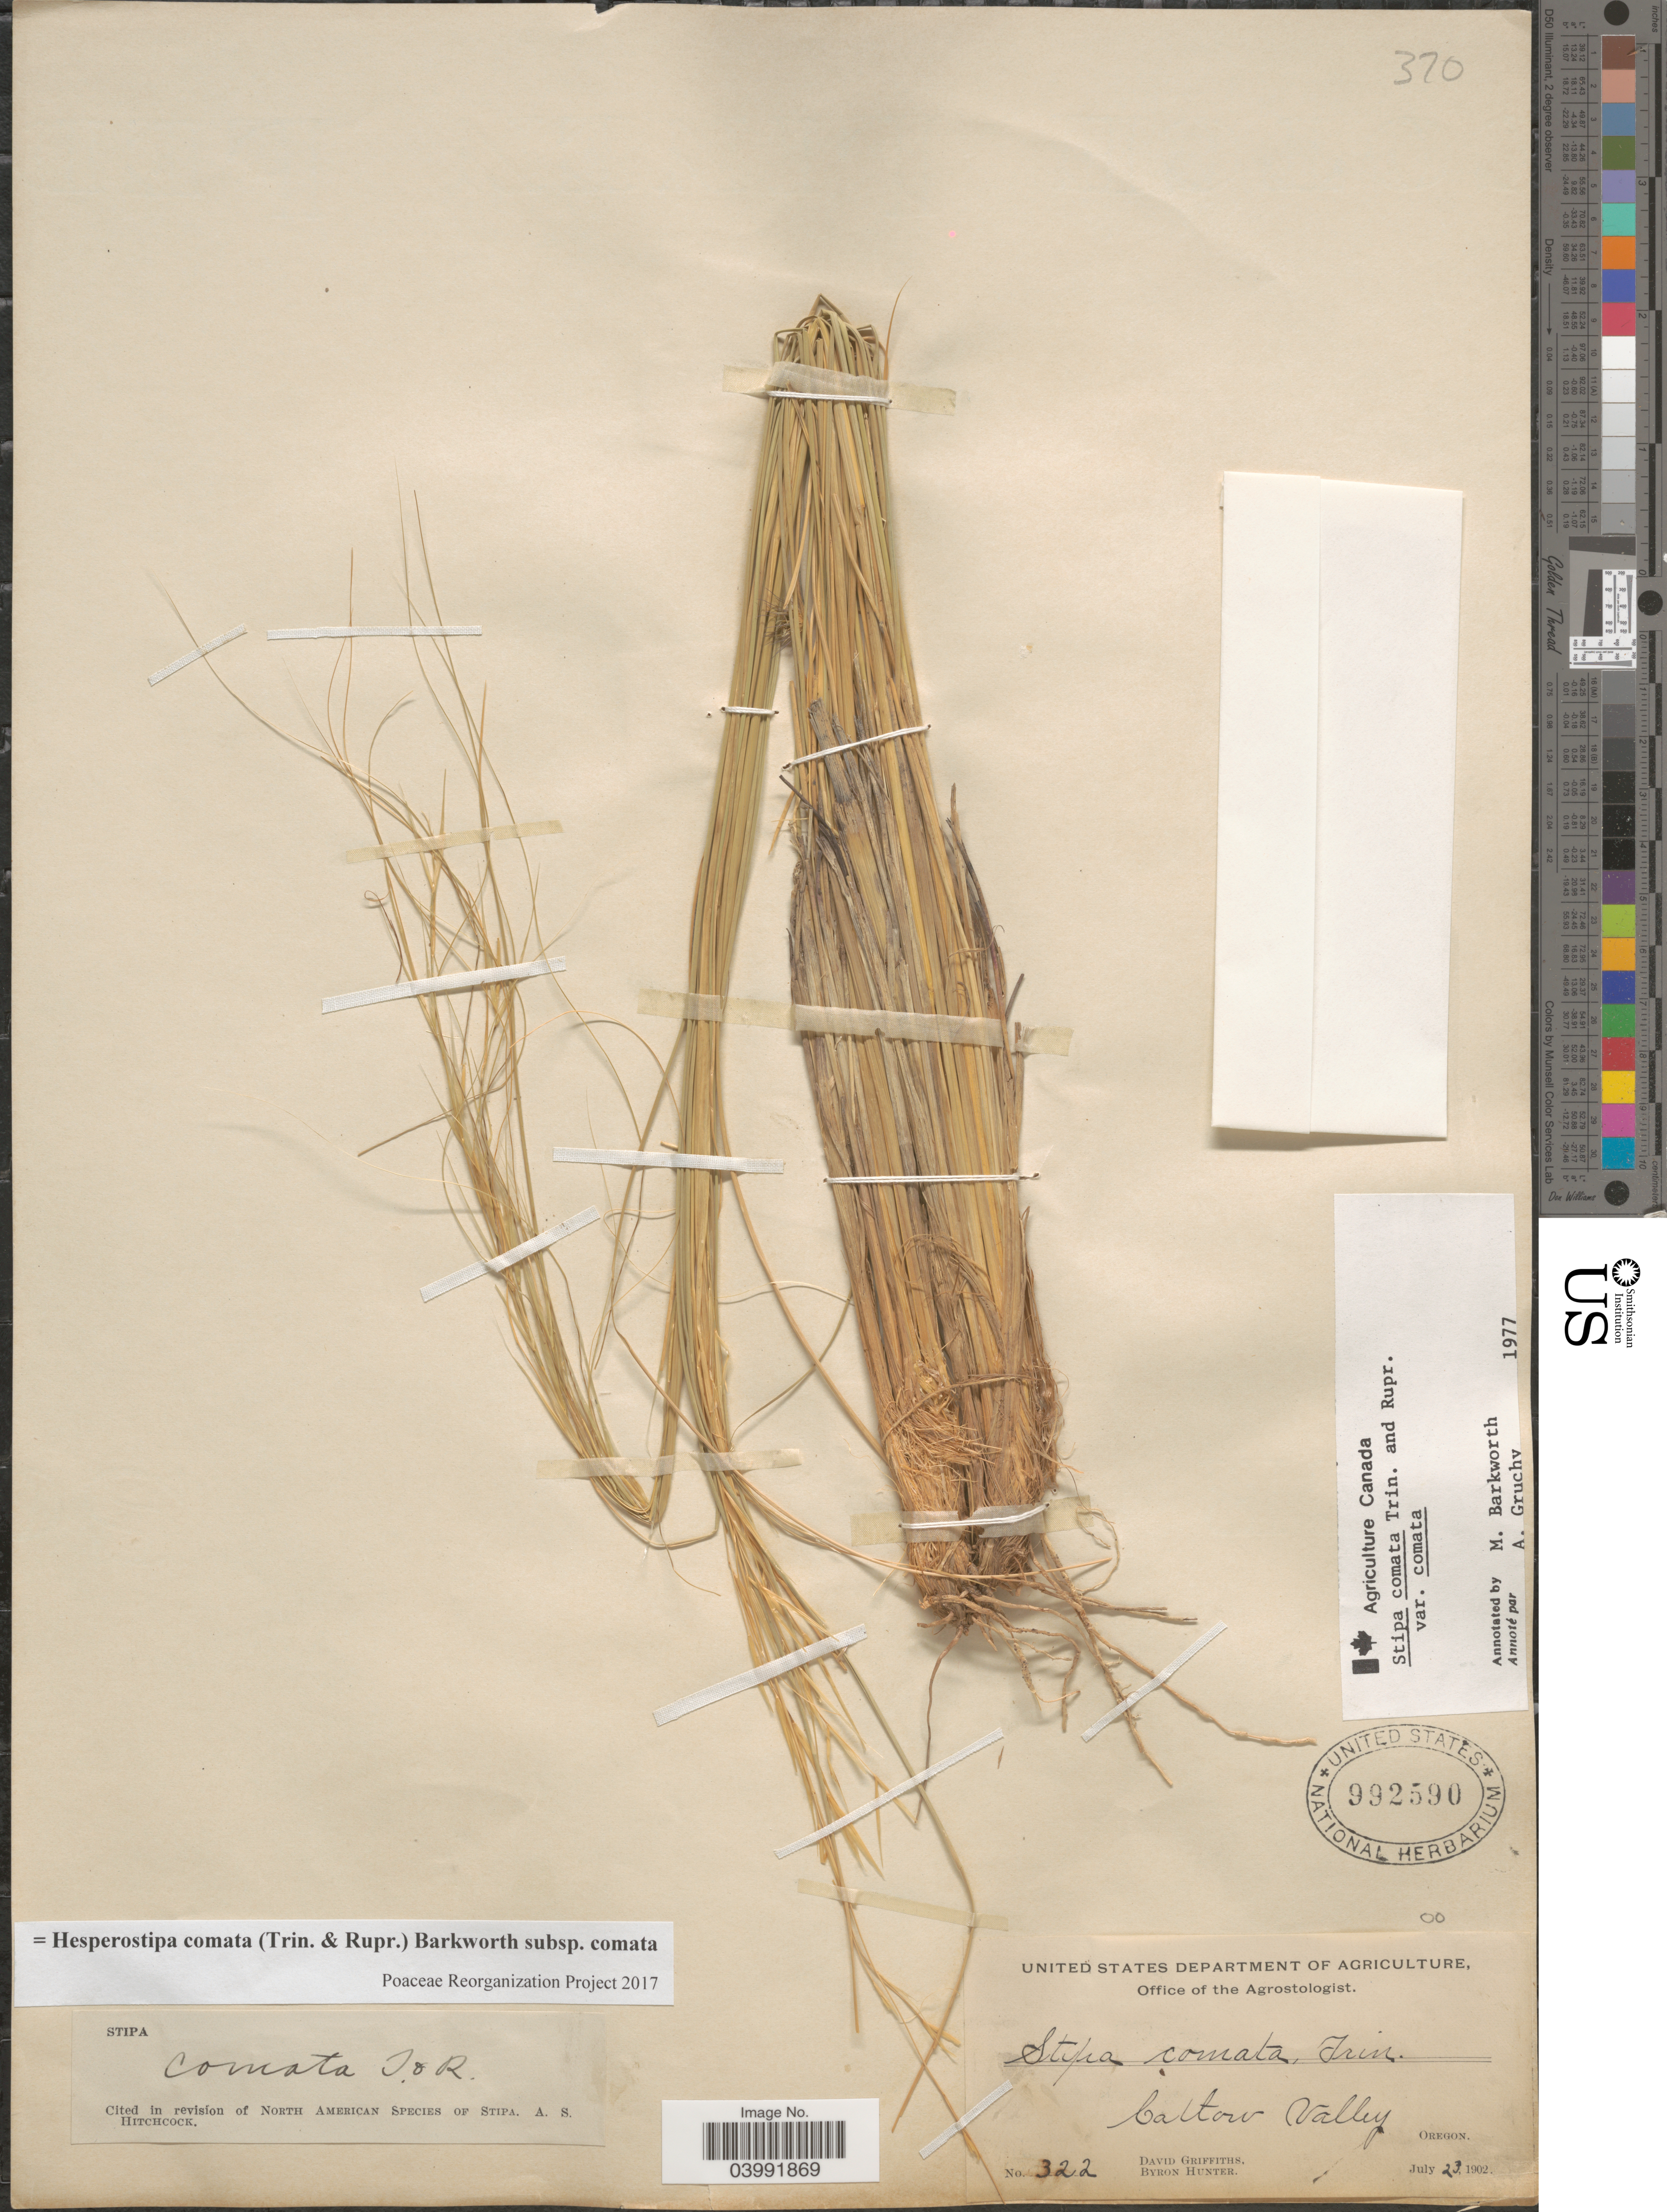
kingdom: Plantae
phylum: Tracheophyta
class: Liliopsida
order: Poales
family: Poaceae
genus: Hesperostipa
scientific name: Hesperostipa comata subsp. comata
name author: (Trin. & Rupr.) Barkworth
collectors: D. Griffiths & B. Hunter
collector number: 322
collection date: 1902-07-23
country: United States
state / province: Oregon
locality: Catlow Valley.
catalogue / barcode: US 992590